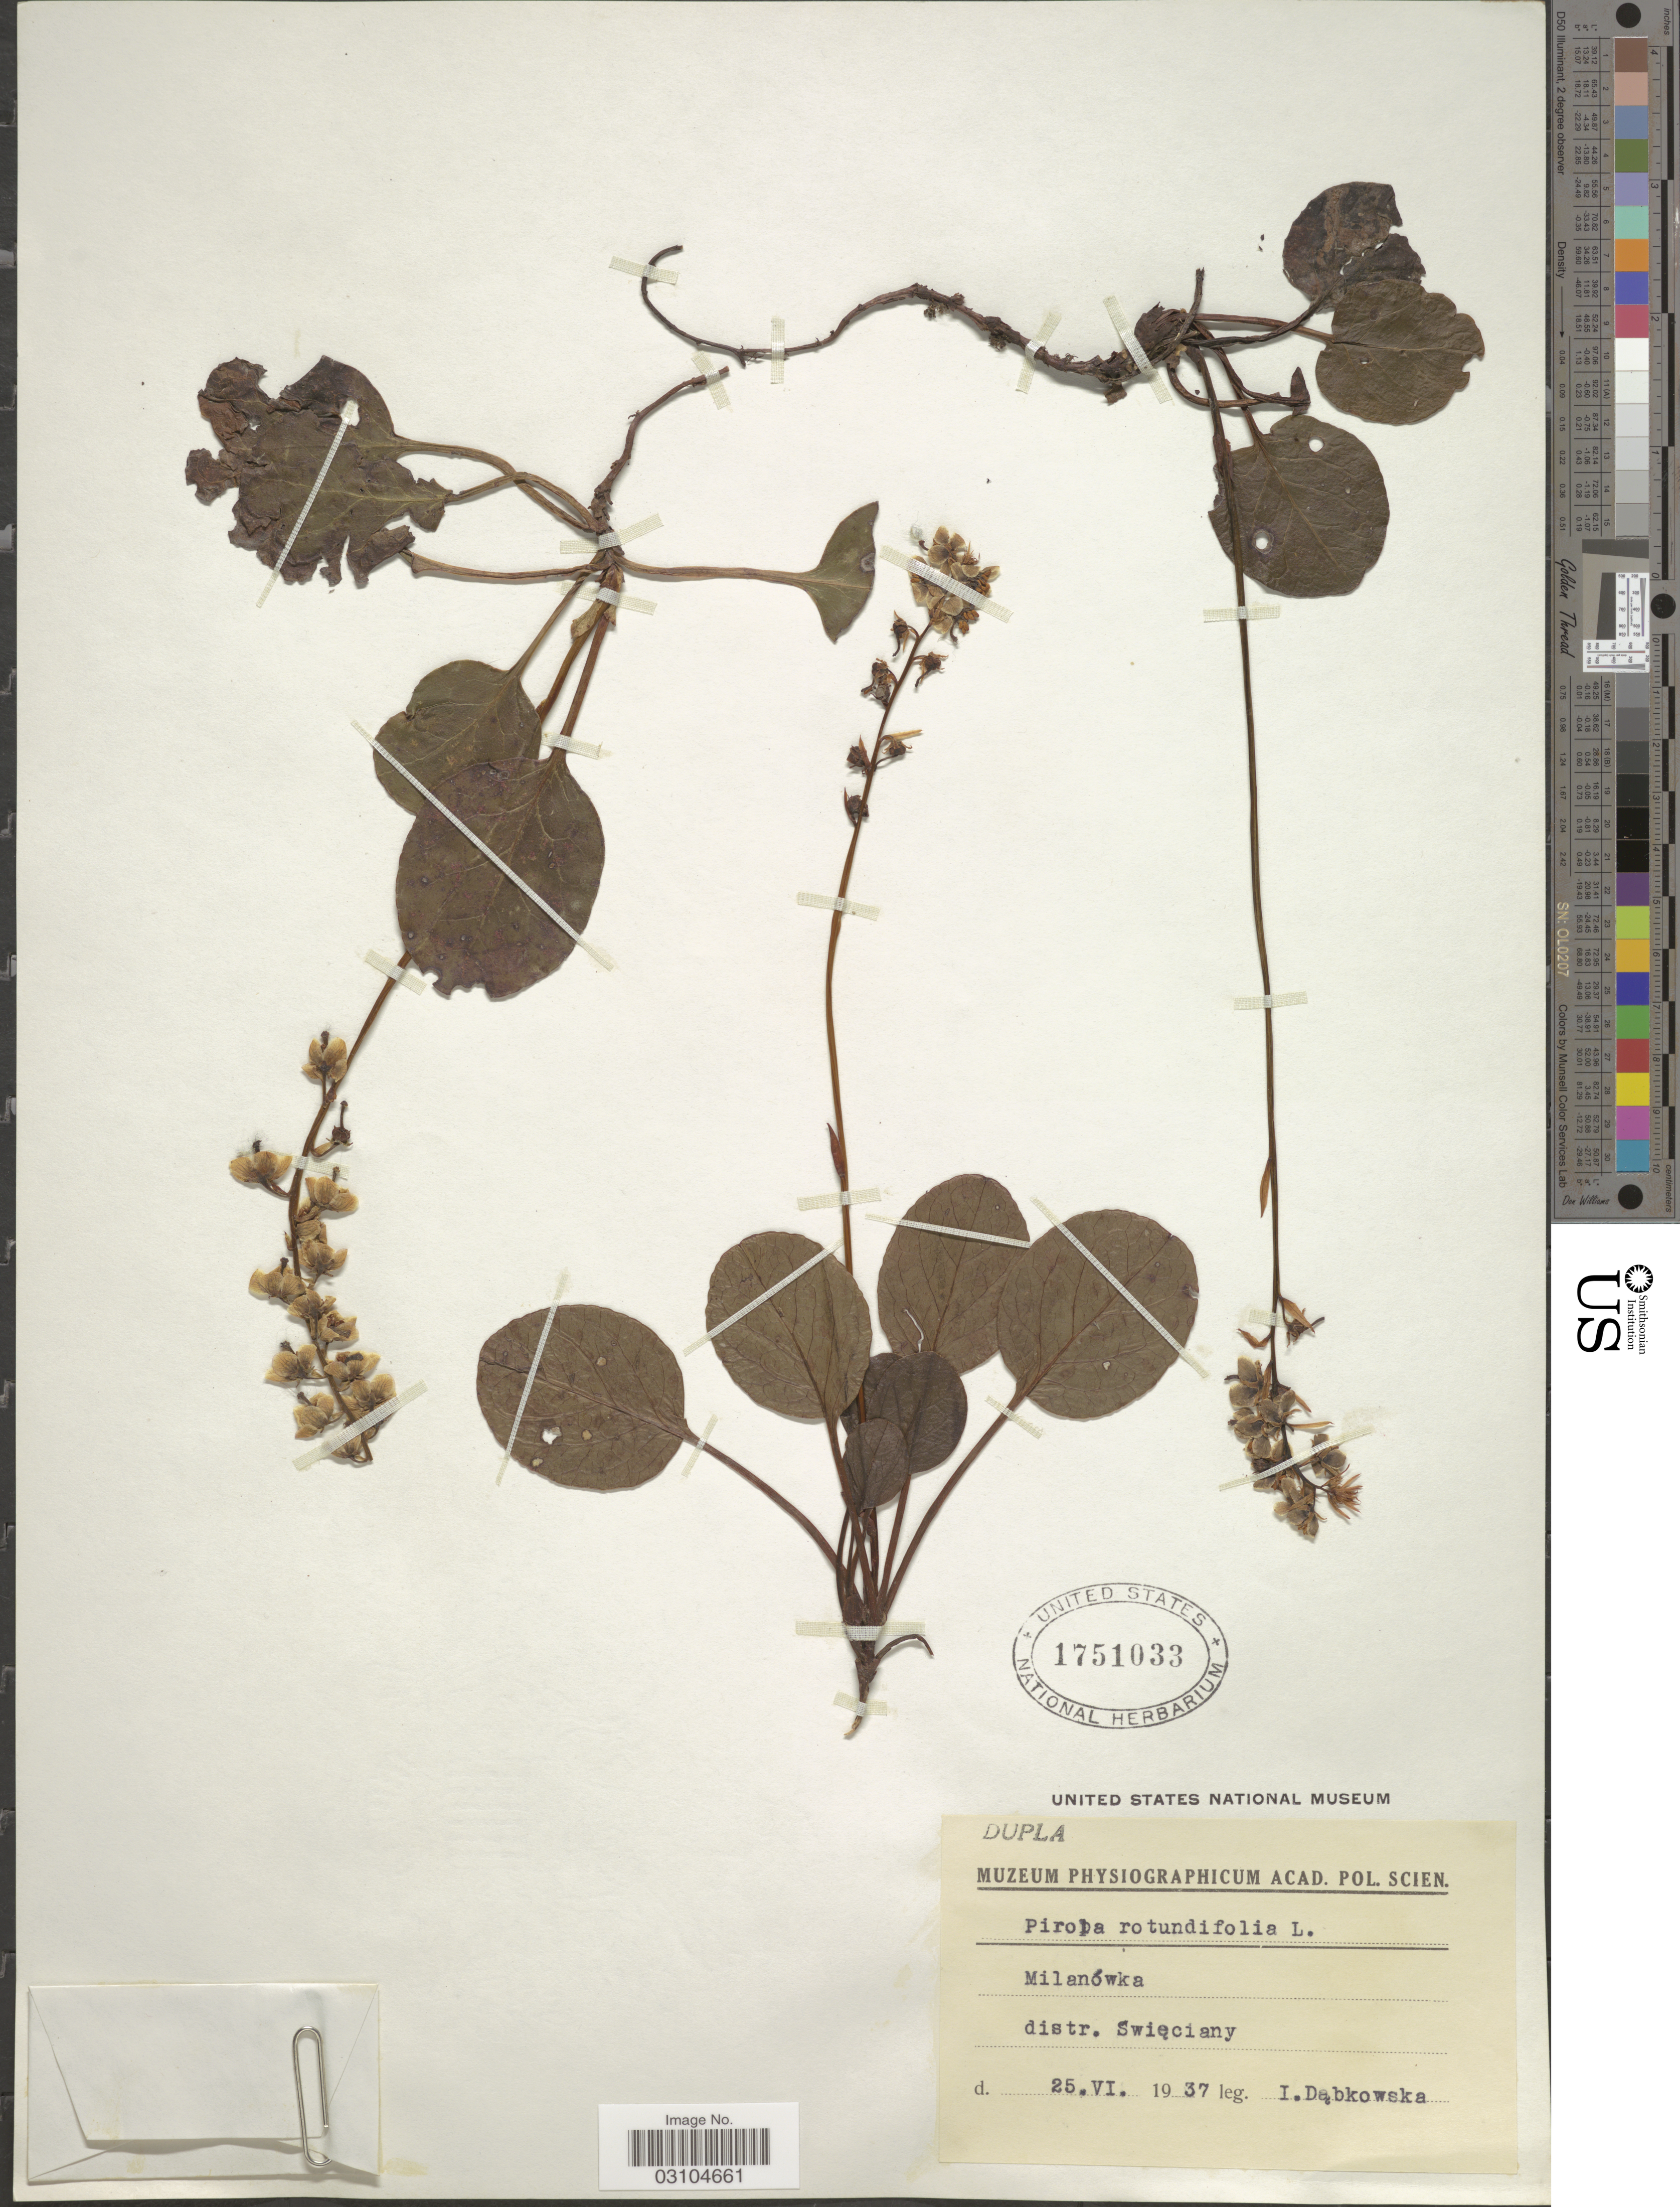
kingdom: Plantae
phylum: Tracheophyta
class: Magnoliopsida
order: Ericales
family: Ericaceae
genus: Pyrola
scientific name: Pyrola rotundifolia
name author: L.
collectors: I. Dabkowska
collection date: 1937-06-25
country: Poland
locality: Milanówka distr. Swieciany.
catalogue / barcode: US 1751033